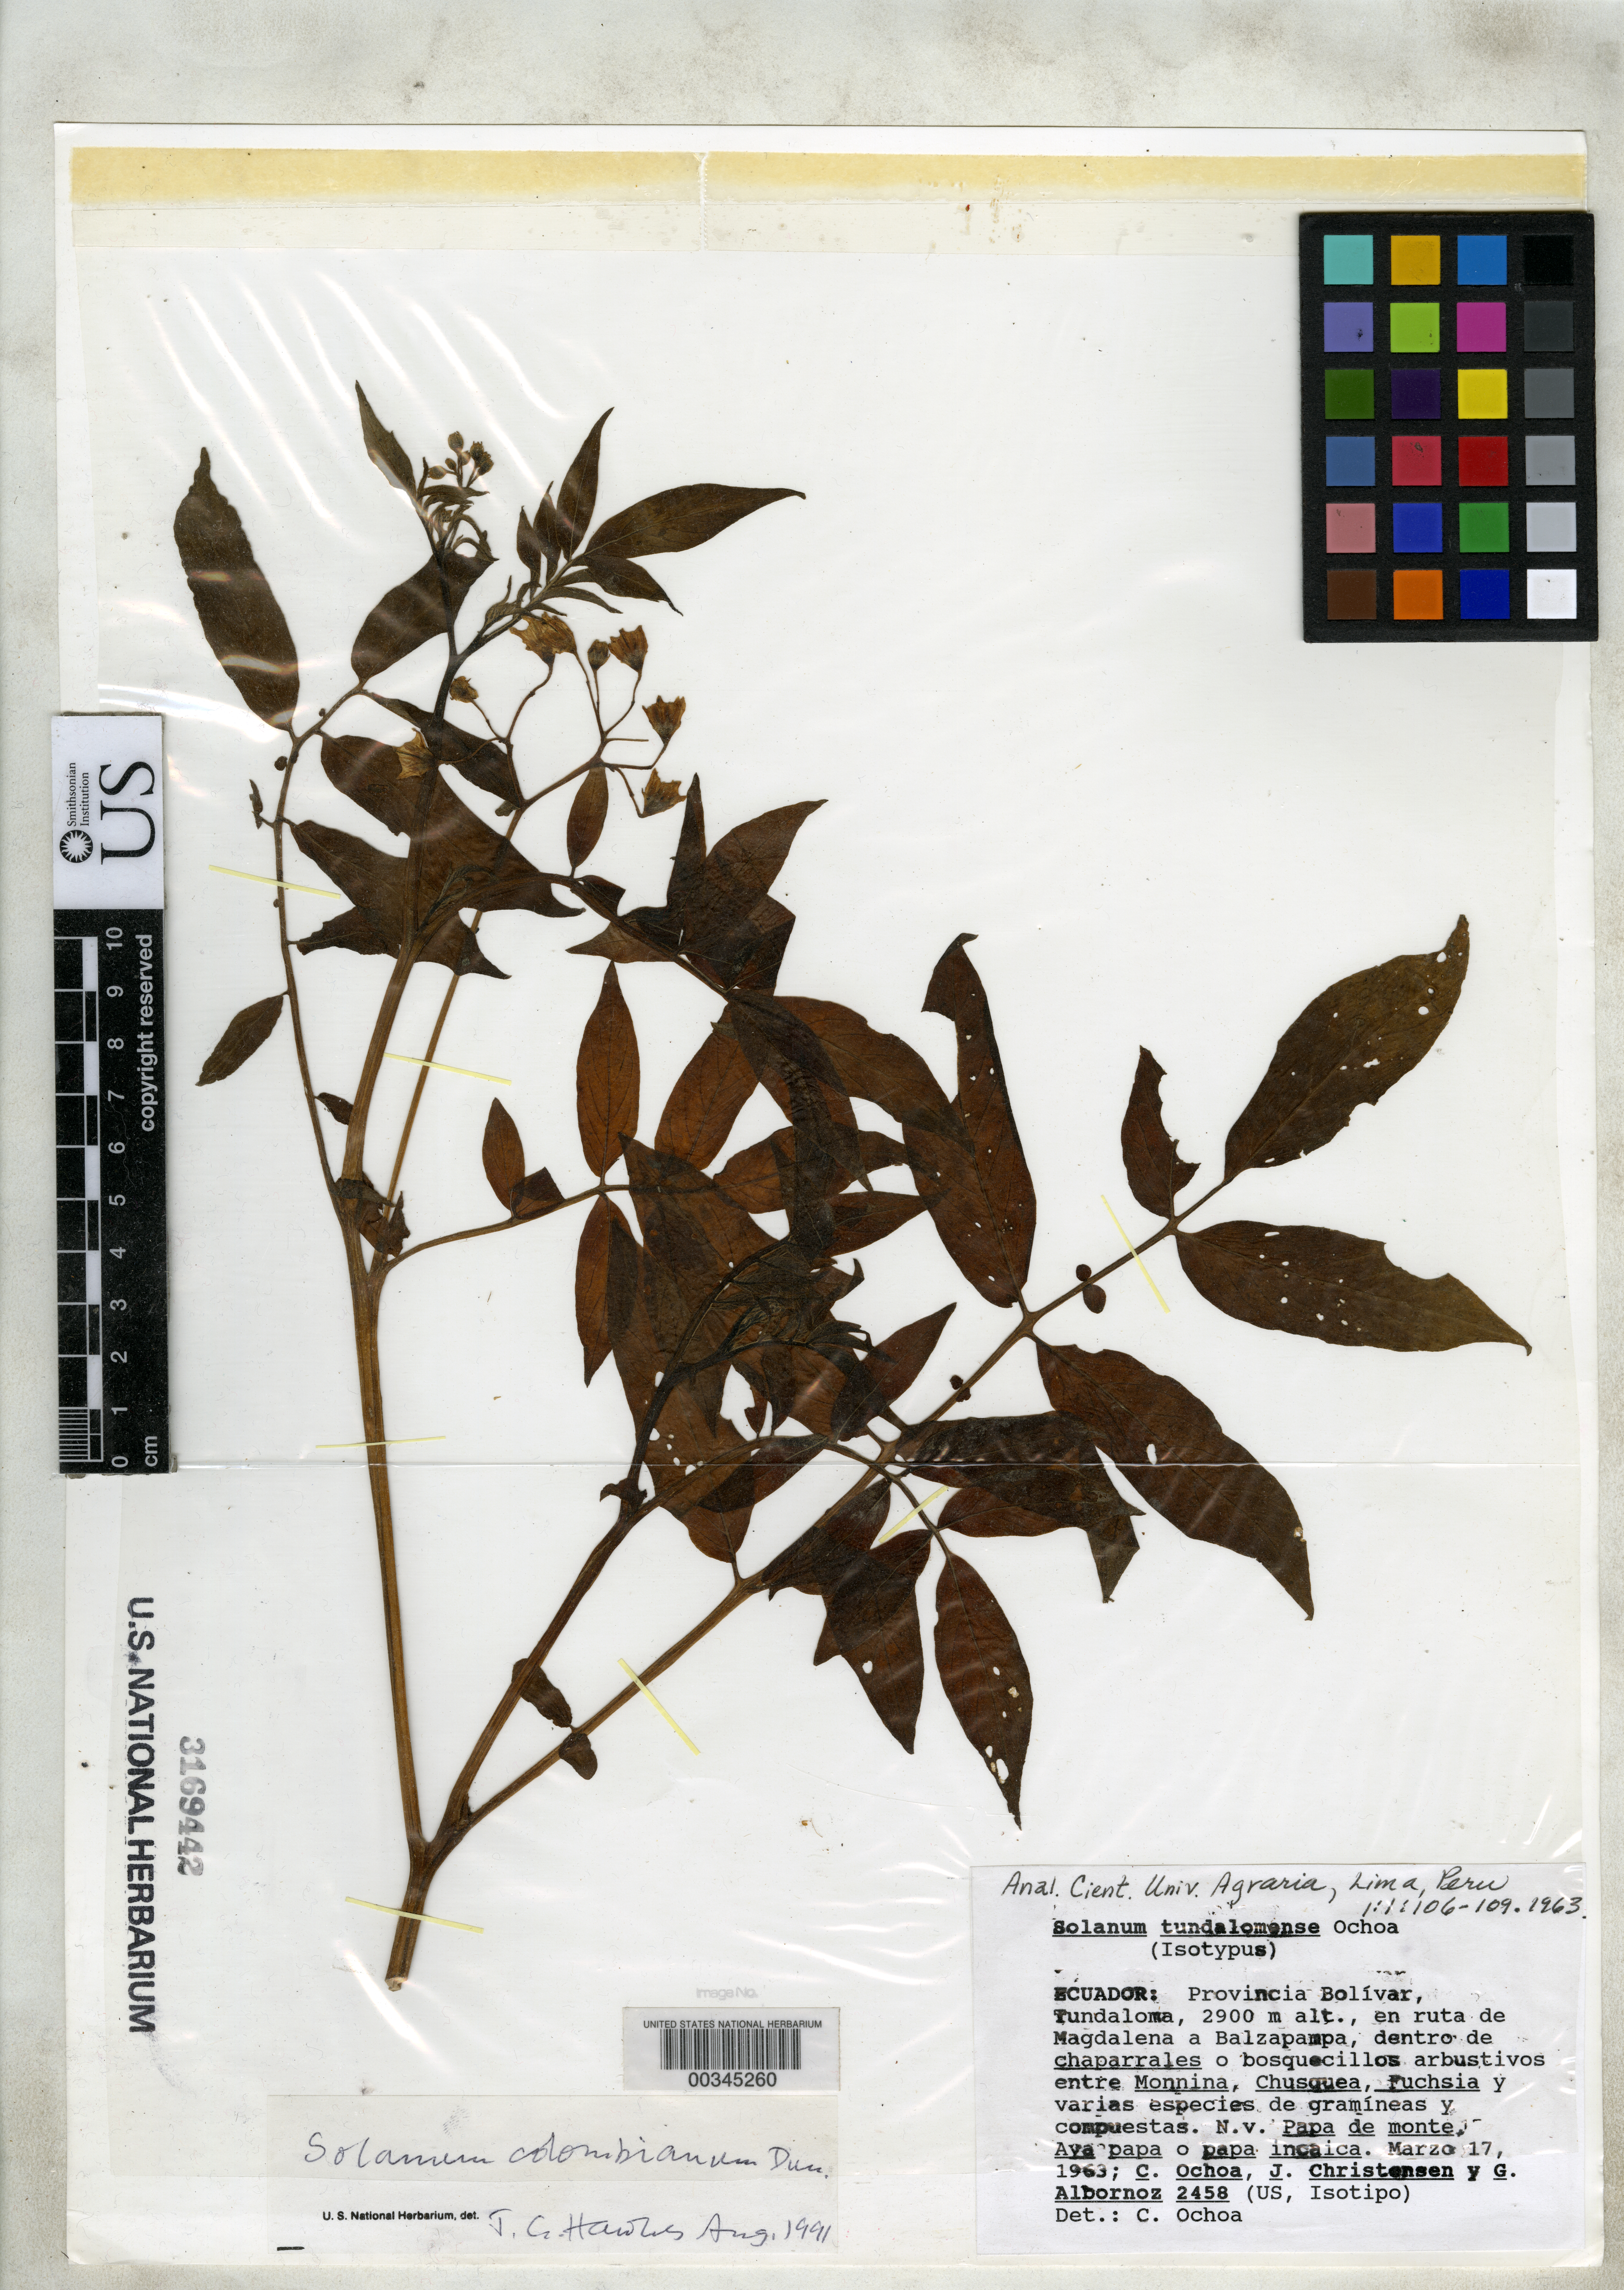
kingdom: Plantae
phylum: Tracheophyta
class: Magnoliopsida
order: Solanales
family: Solanaceae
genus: Solanum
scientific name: Solanum tundalomense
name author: Ochoa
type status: Isotype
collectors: C. M. Ochoa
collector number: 2458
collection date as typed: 17 Mar 1963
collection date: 1963-03-17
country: Ecuador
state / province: Bolívar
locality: TundaLoma.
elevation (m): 2900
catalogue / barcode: US 3169442